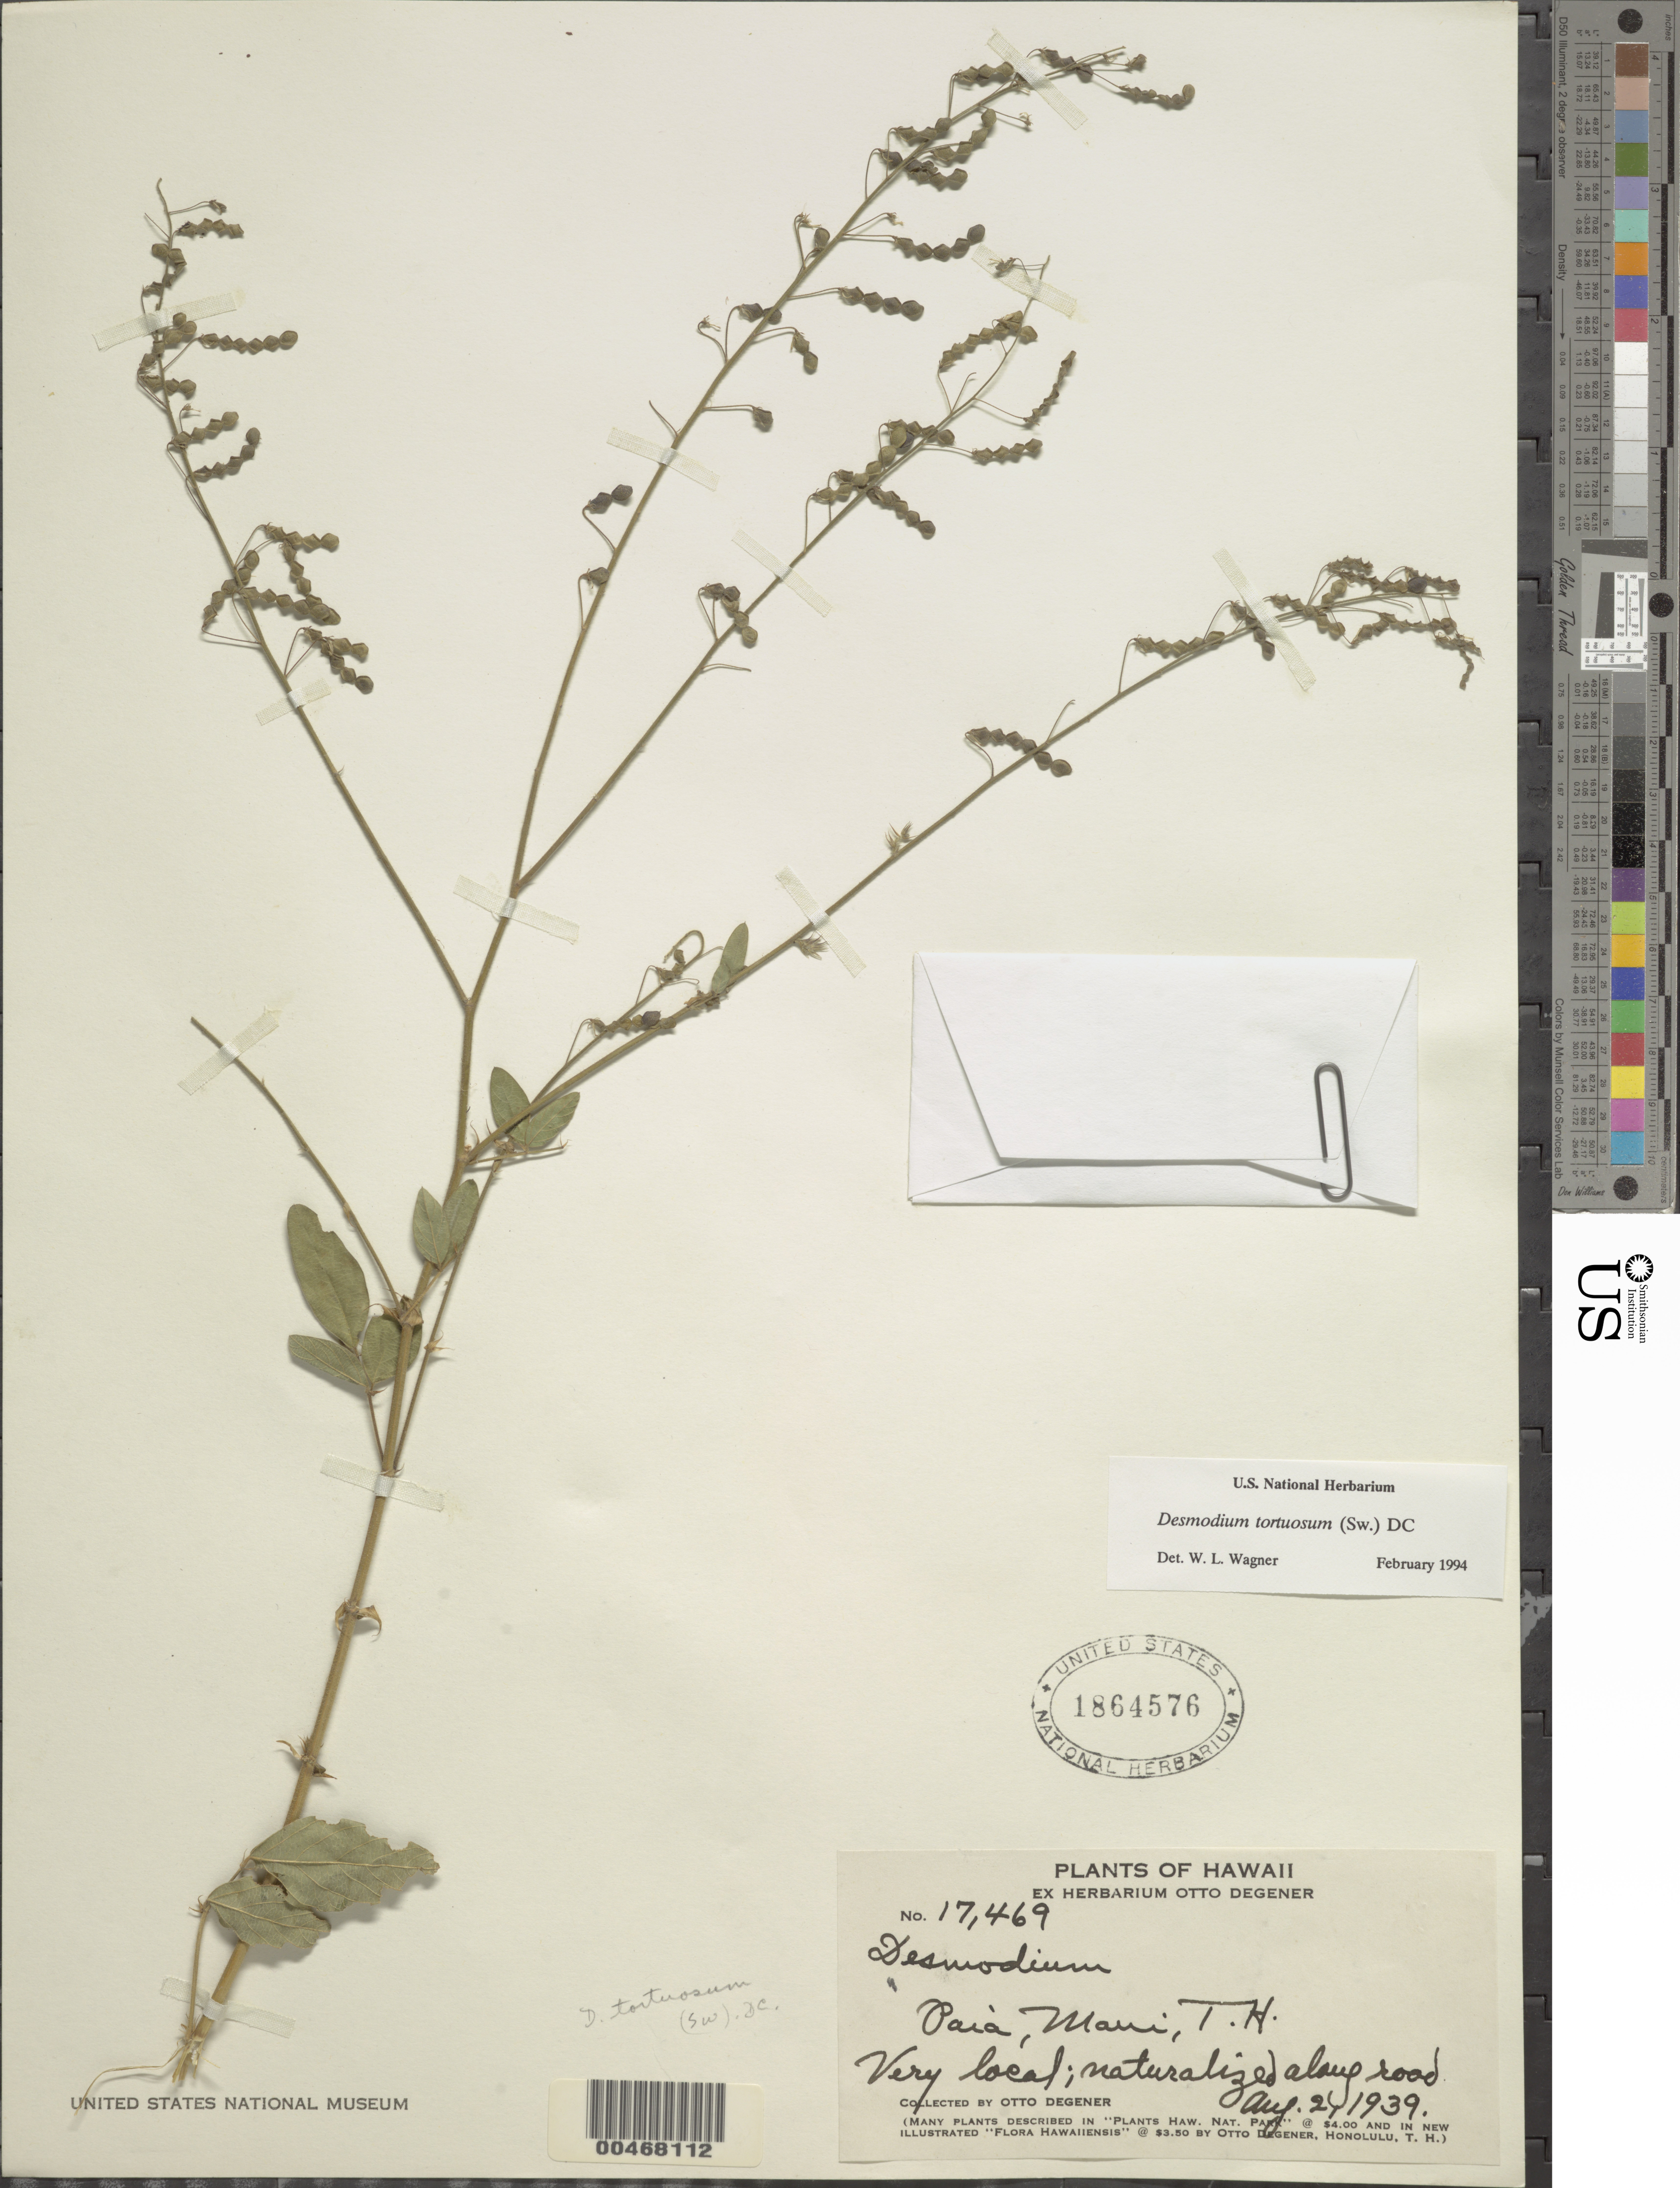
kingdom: Plantae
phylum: Tracheophyta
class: Magnoliopsida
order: Fabales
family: Fabaceae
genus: Desmodium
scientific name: Desmodium tortuosum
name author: (Sw.) DC.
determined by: Wagner, W. L., (BOT), Smithsonian Institution - National Museum of Natural History (UNITED STATES)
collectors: O. Degener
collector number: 17469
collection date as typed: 2 Aug 1939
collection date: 1939-08-02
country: United States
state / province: Hawaii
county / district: Maui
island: Maui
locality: Paia. Naturalized along road.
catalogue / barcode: US 1864576